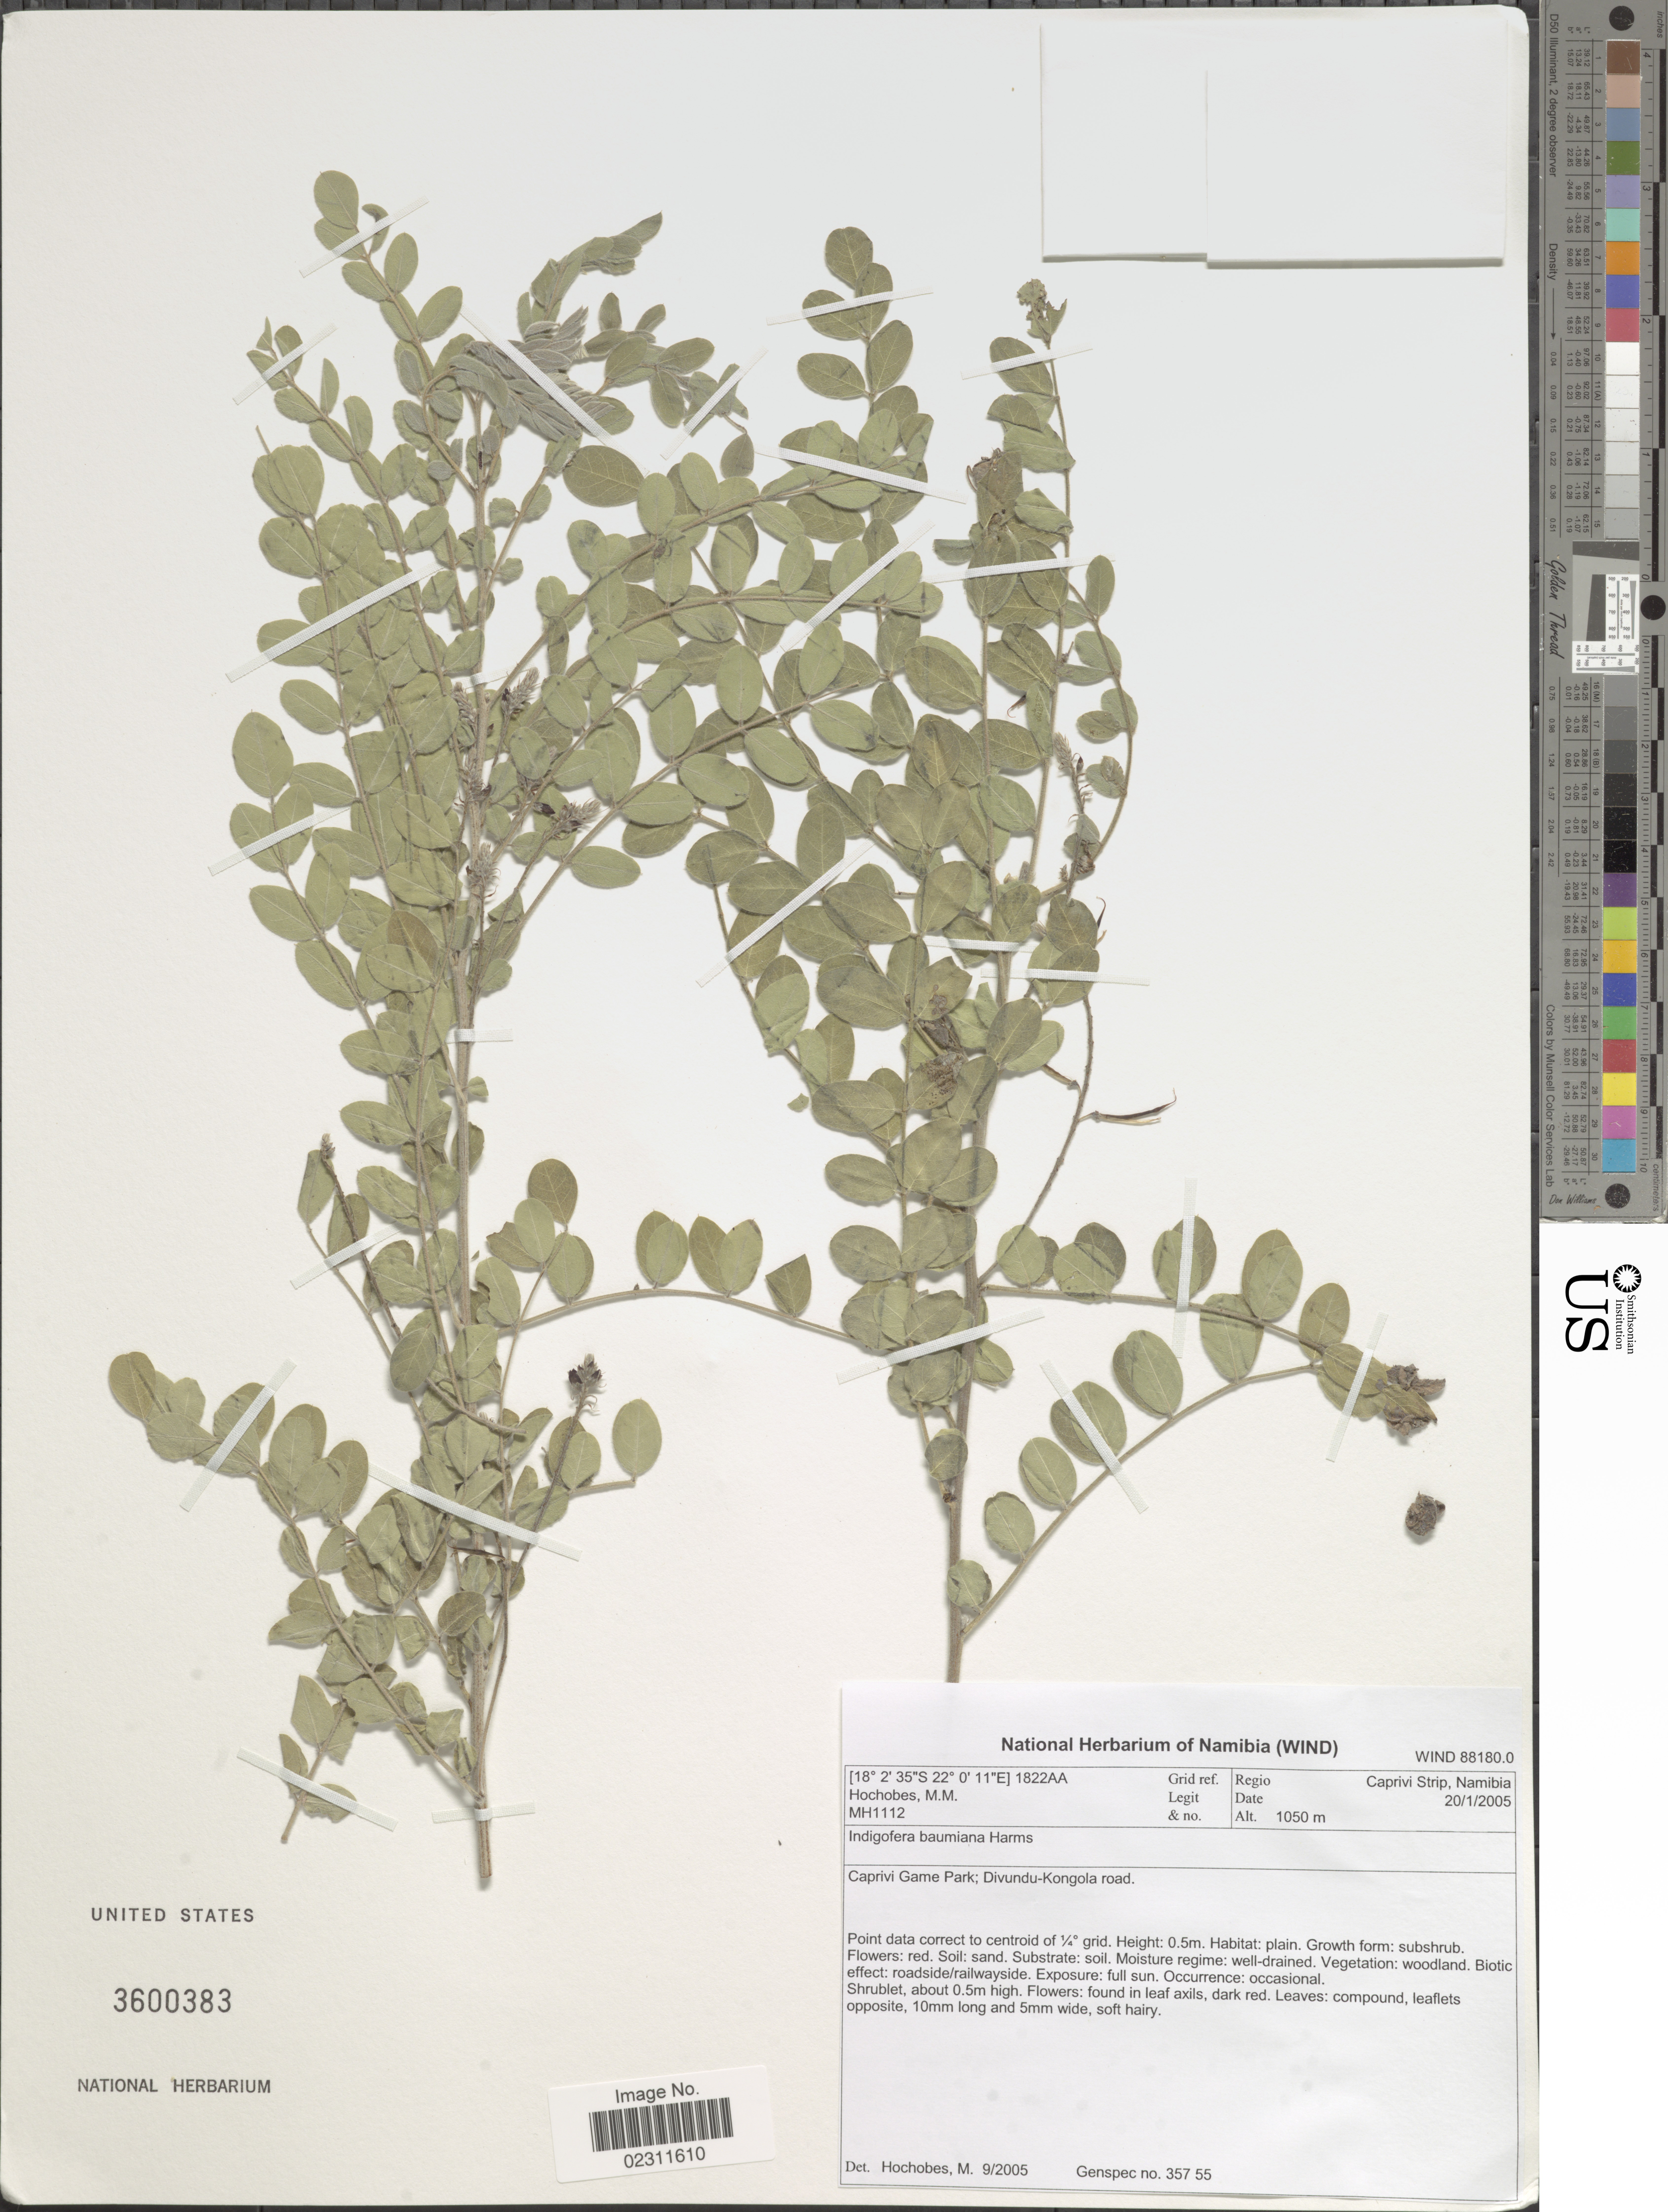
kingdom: Plantae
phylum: Tracheophyta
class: Magnoliopsida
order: Fabales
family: Fabaceae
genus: Indigofera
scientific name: Indigofera baumiana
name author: Harms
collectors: M. Hochobes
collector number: MH1112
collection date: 2005-01-20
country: Namibia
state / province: Caprivi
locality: Capiriv Strip, Caprivi Game Park, Divundu-Kongola road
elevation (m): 1050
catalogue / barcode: US 3600383